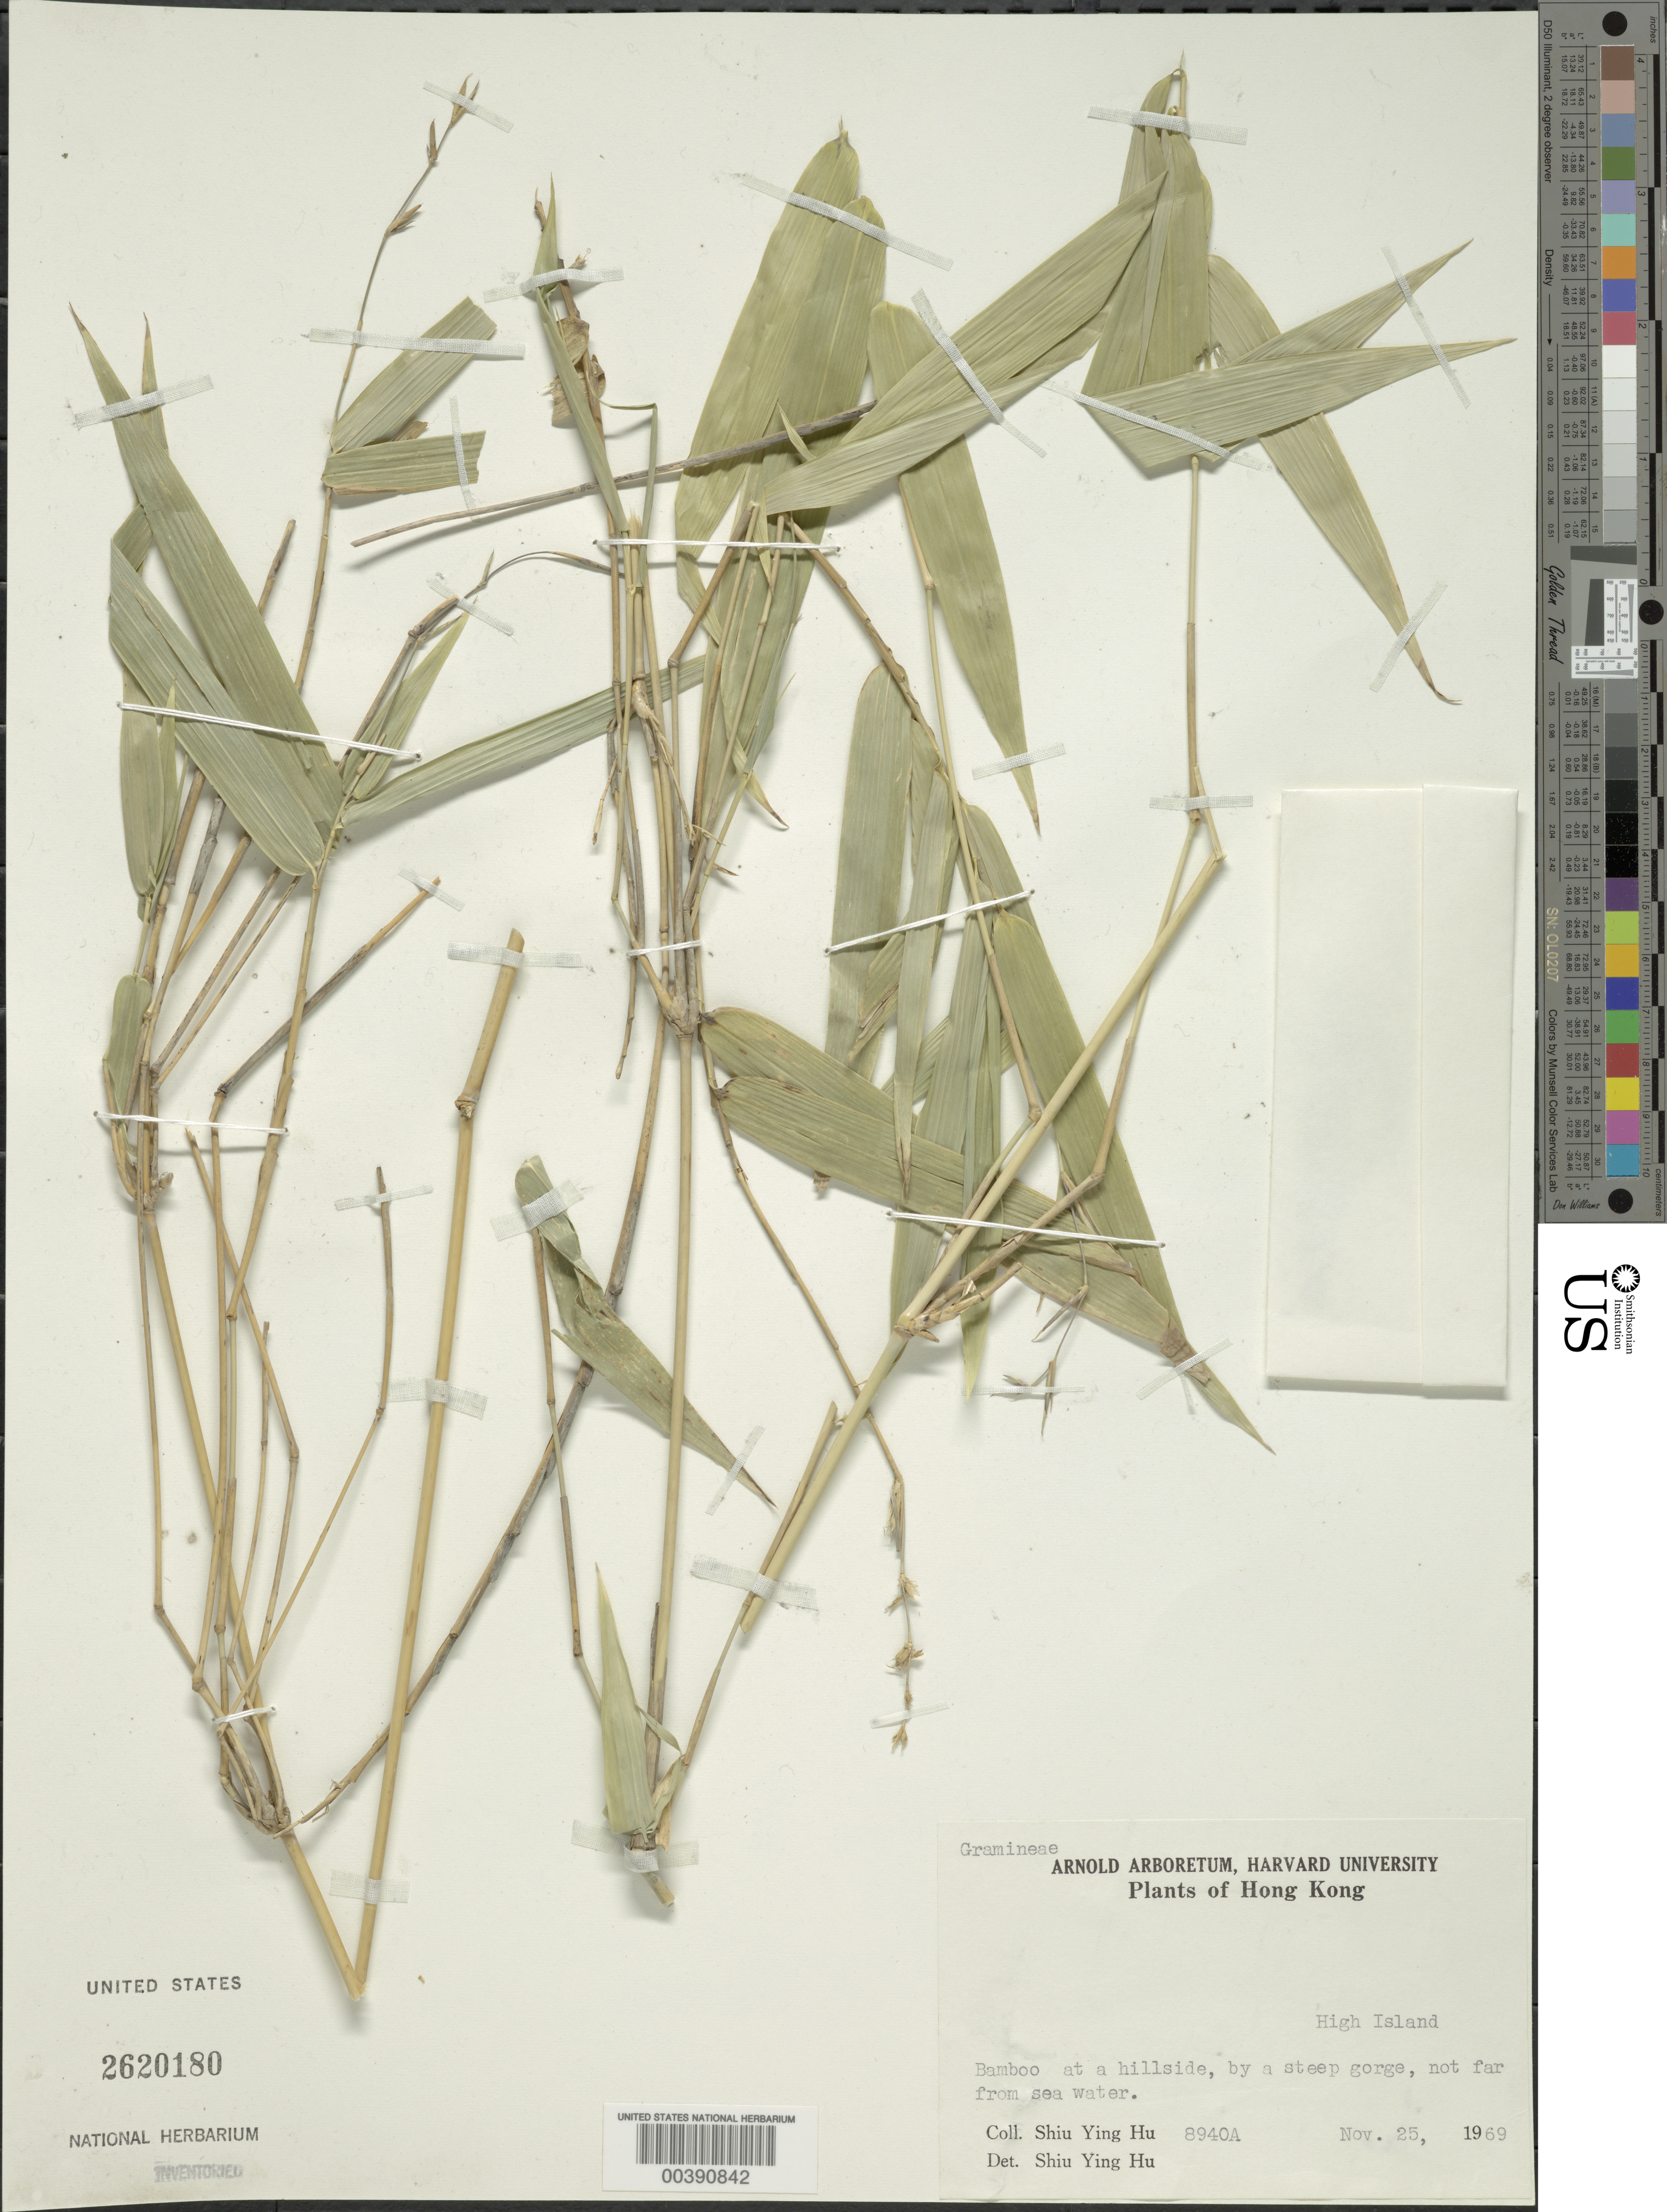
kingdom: Plantae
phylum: Tracheophyta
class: Liliopsida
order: Poales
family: Poaceae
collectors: Y. Shiu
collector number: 8940 A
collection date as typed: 25 Nov 1969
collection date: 1969-11-25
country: China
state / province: Hong Kong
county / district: New Territories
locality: High i.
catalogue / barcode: US 2620180